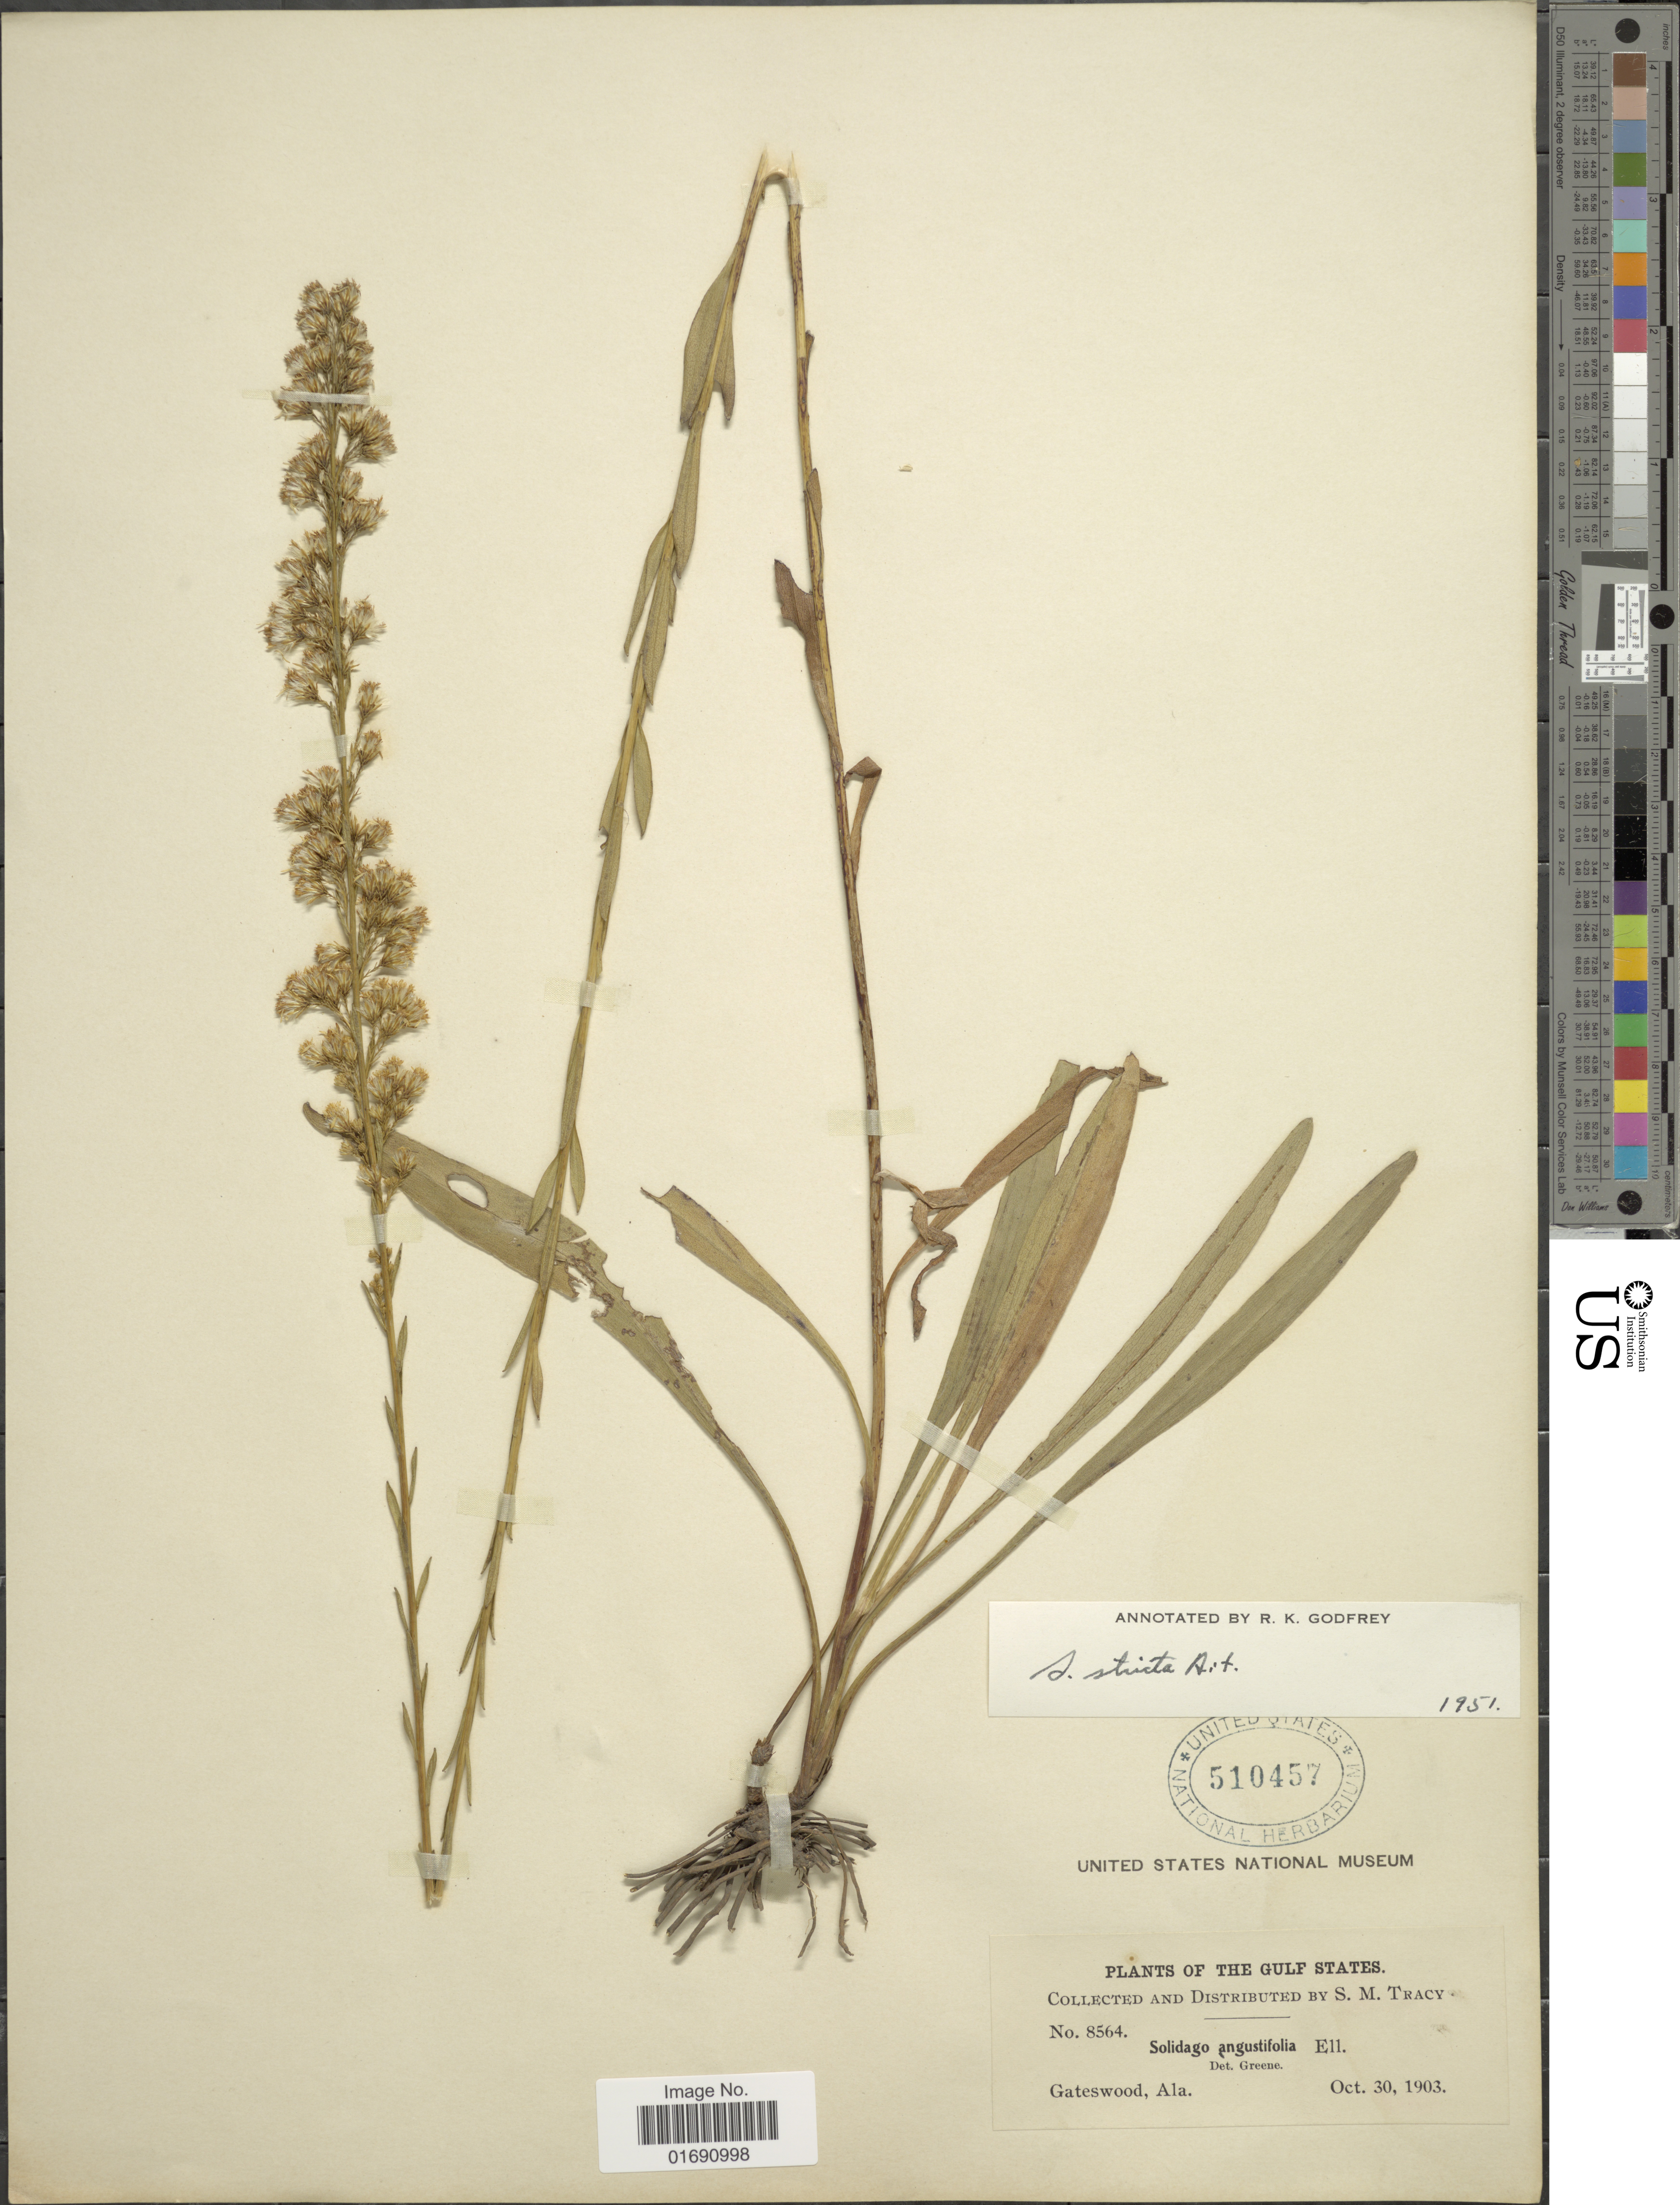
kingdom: Plantae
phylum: Tracheophyta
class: Magnoliopsida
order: Asterales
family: Asteraceae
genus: Solidago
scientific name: Solidago stricta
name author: Aiton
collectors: S. M. Tracy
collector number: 8564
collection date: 1903-10-30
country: United States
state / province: Alabama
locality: The Gulf States, Gateswood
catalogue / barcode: US 510457